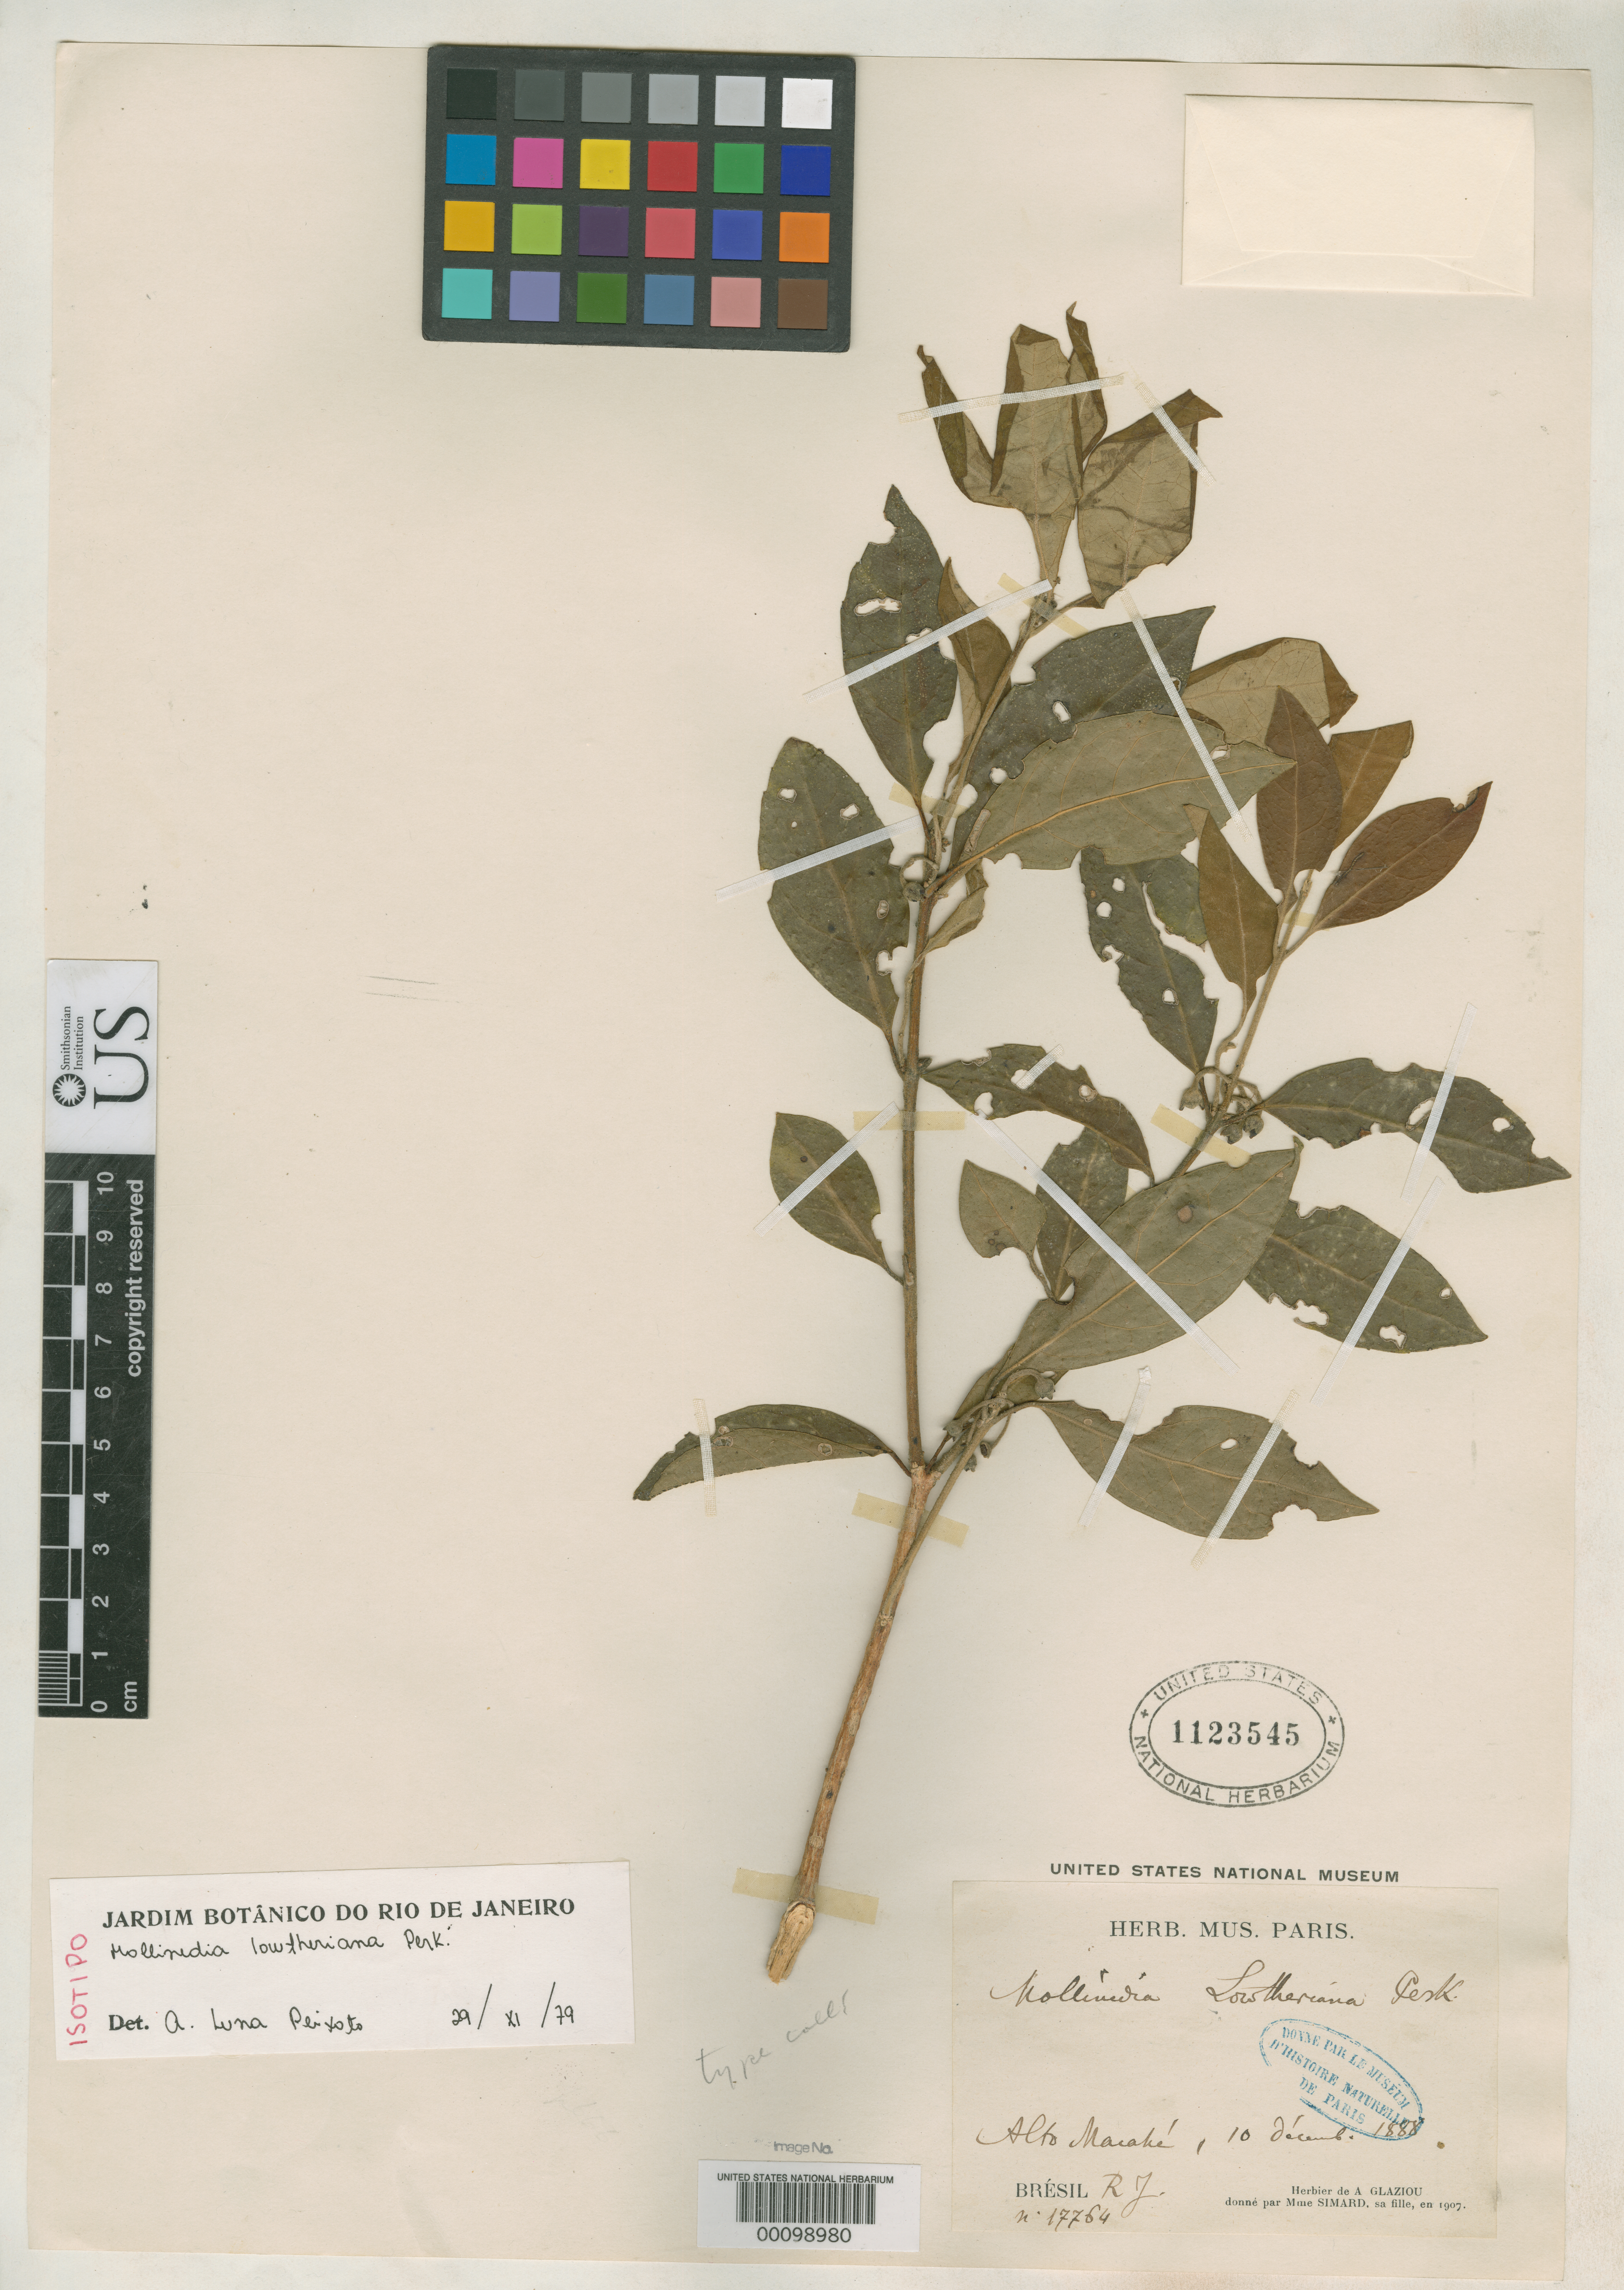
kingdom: Plantae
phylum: Tracheophyta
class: Magnoliopsida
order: Laurales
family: Monimiaceae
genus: Mollinedia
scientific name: Mollinedia lowtheriana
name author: Perkins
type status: Isotype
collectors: A. F. M. Glaziou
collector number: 17764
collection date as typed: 01 Dec 1888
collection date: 1888-12-01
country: Brazil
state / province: Rio de Janeiro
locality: Alto Macahe.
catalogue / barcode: US 1123545